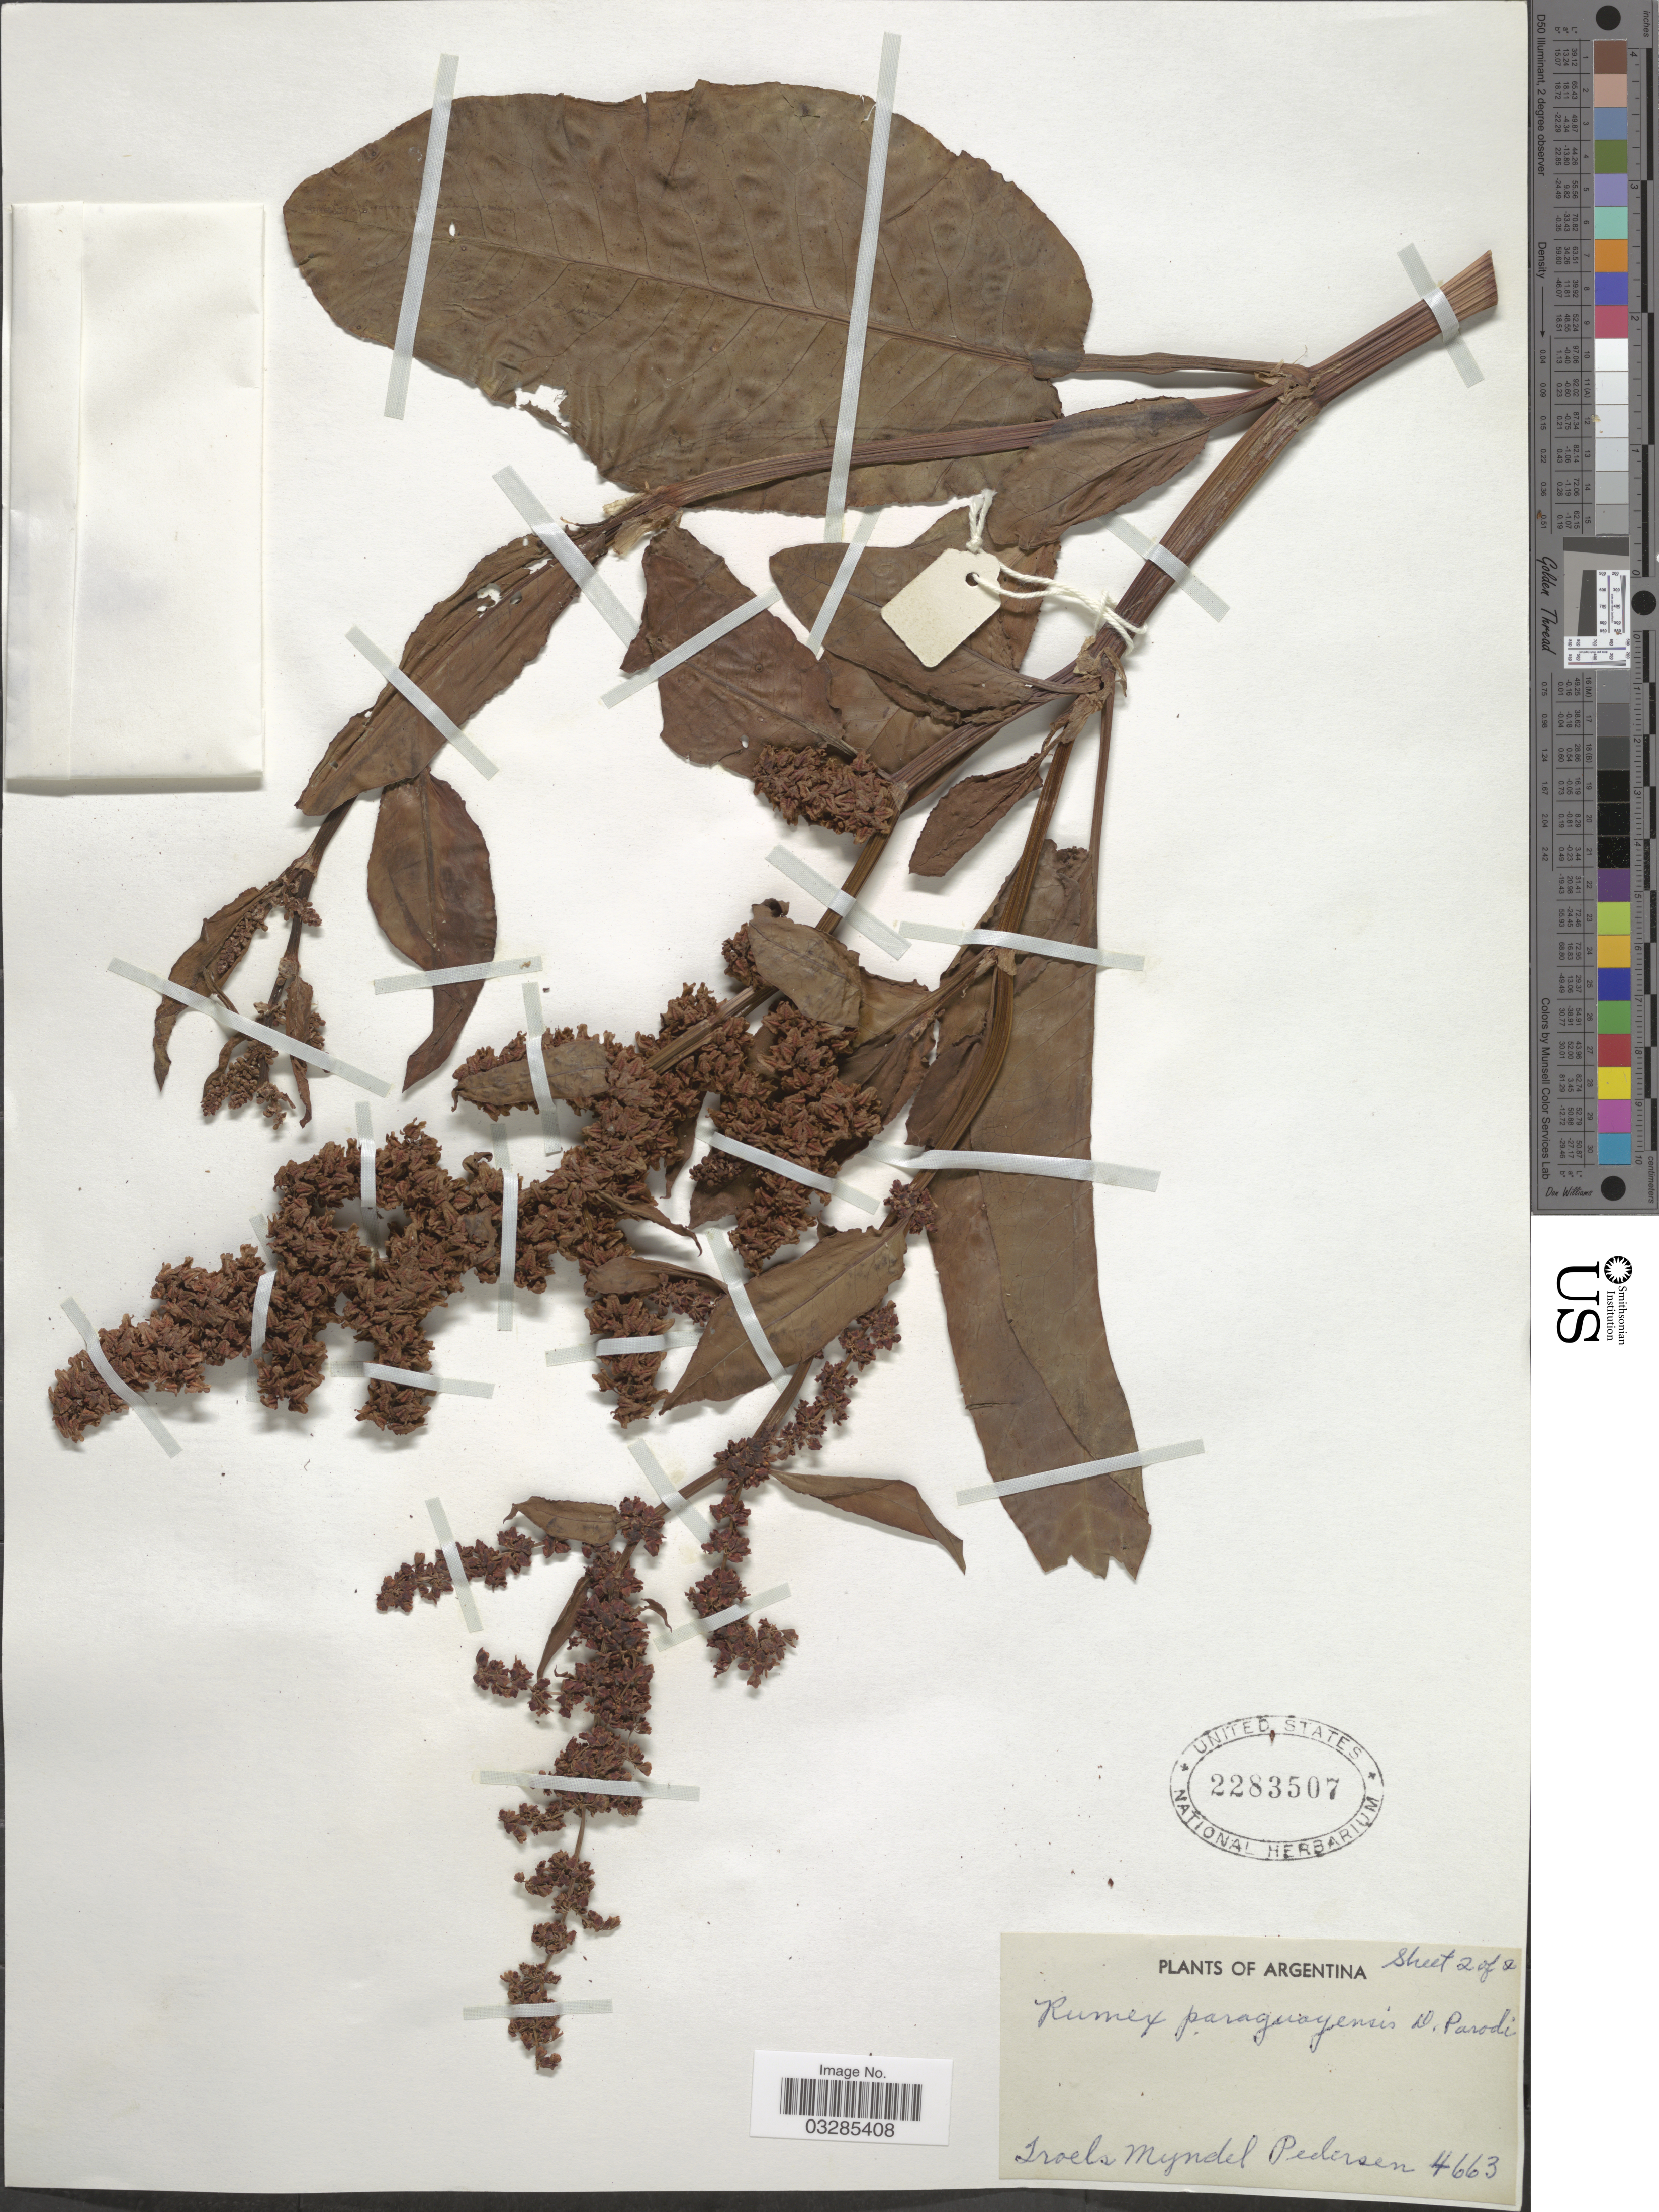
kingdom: Plantae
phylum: Tracheophyta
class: Magnoliopsida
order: Caryophyllales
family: Polygonaceae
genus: Rumex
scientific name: Rumex paraguayensis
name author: Parodi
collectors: T. Pederson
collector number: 4663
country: Argentina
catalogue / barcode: US 2283507